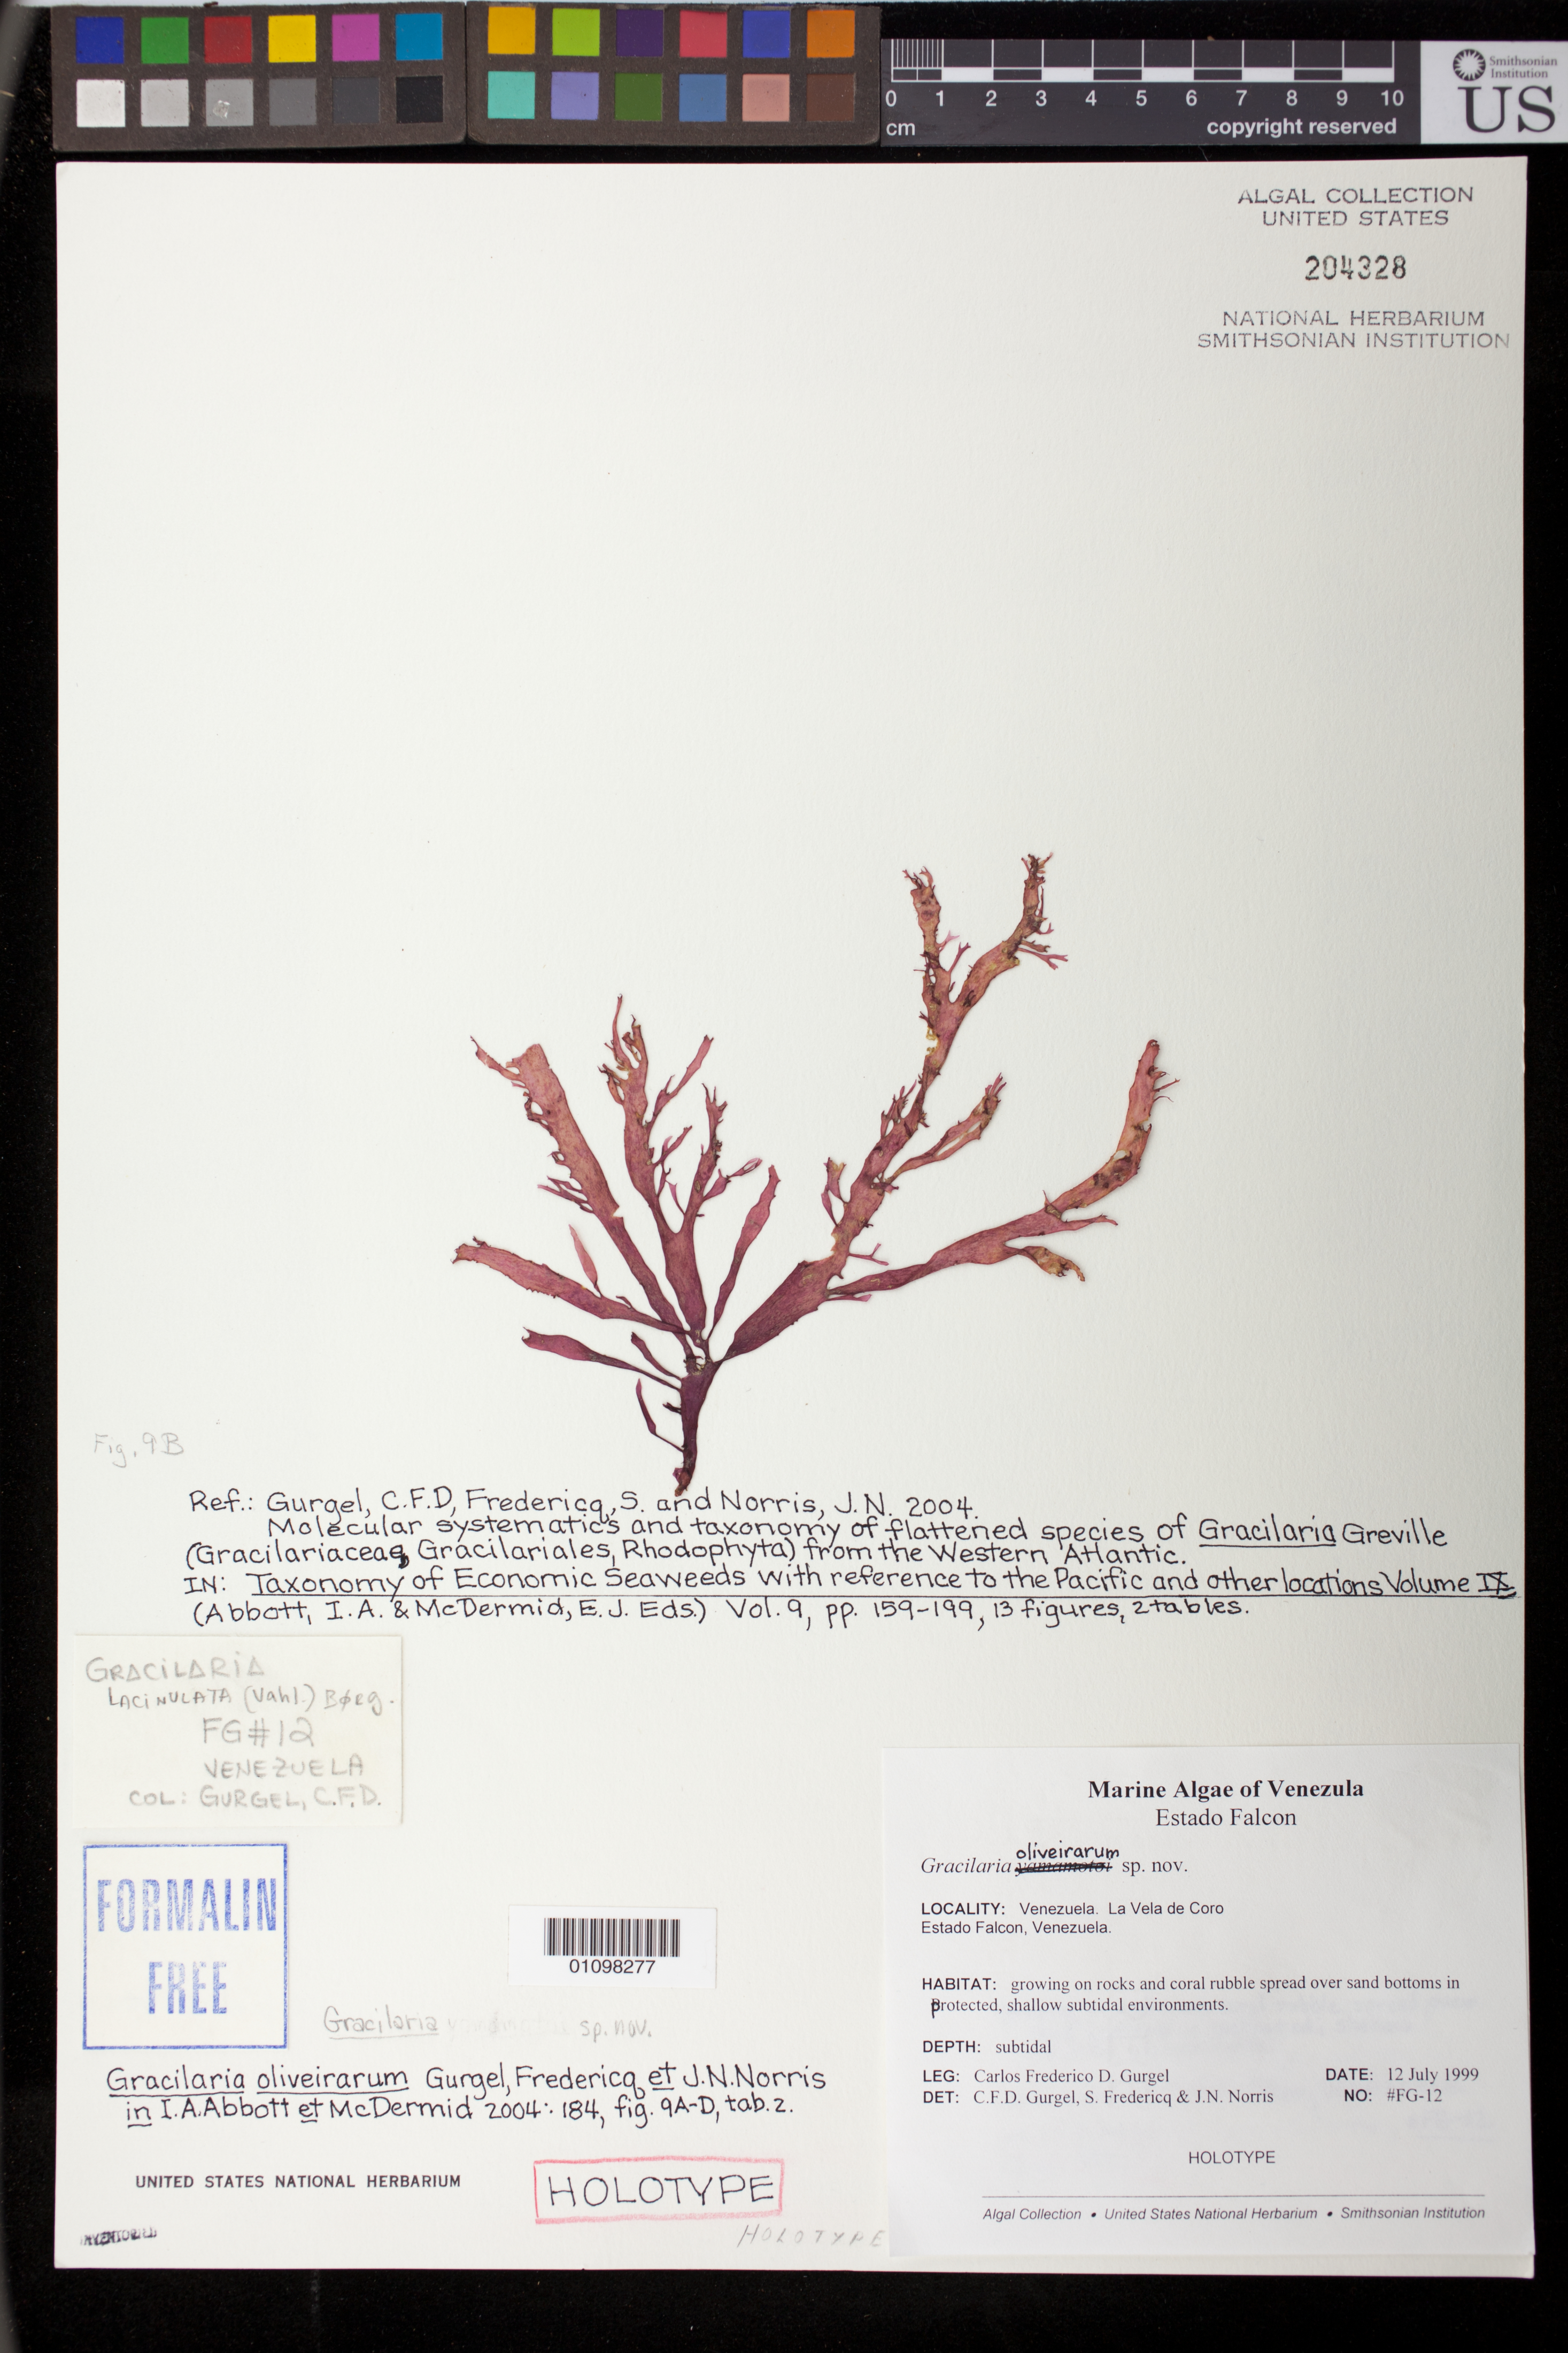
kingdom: Plantae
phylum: Rhodophyta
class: Florideophyceae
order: Gracilariales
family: Gracilariaceae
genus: Gracilaria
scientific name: Gracilaria oliveirarum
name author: Gurgel et al. in I.A. Abbott & McDermid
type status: Holotype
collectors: C. Gurgel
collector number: FG-12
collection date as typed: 12 Jul 1999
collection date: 1999-07-12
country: Venezuela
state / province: Falcón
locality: La Vela de Coro.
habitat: Growing on rocks and coral rubble spread over sand bottoms in protected, shallow subtidal environments.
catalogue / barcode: US 204328